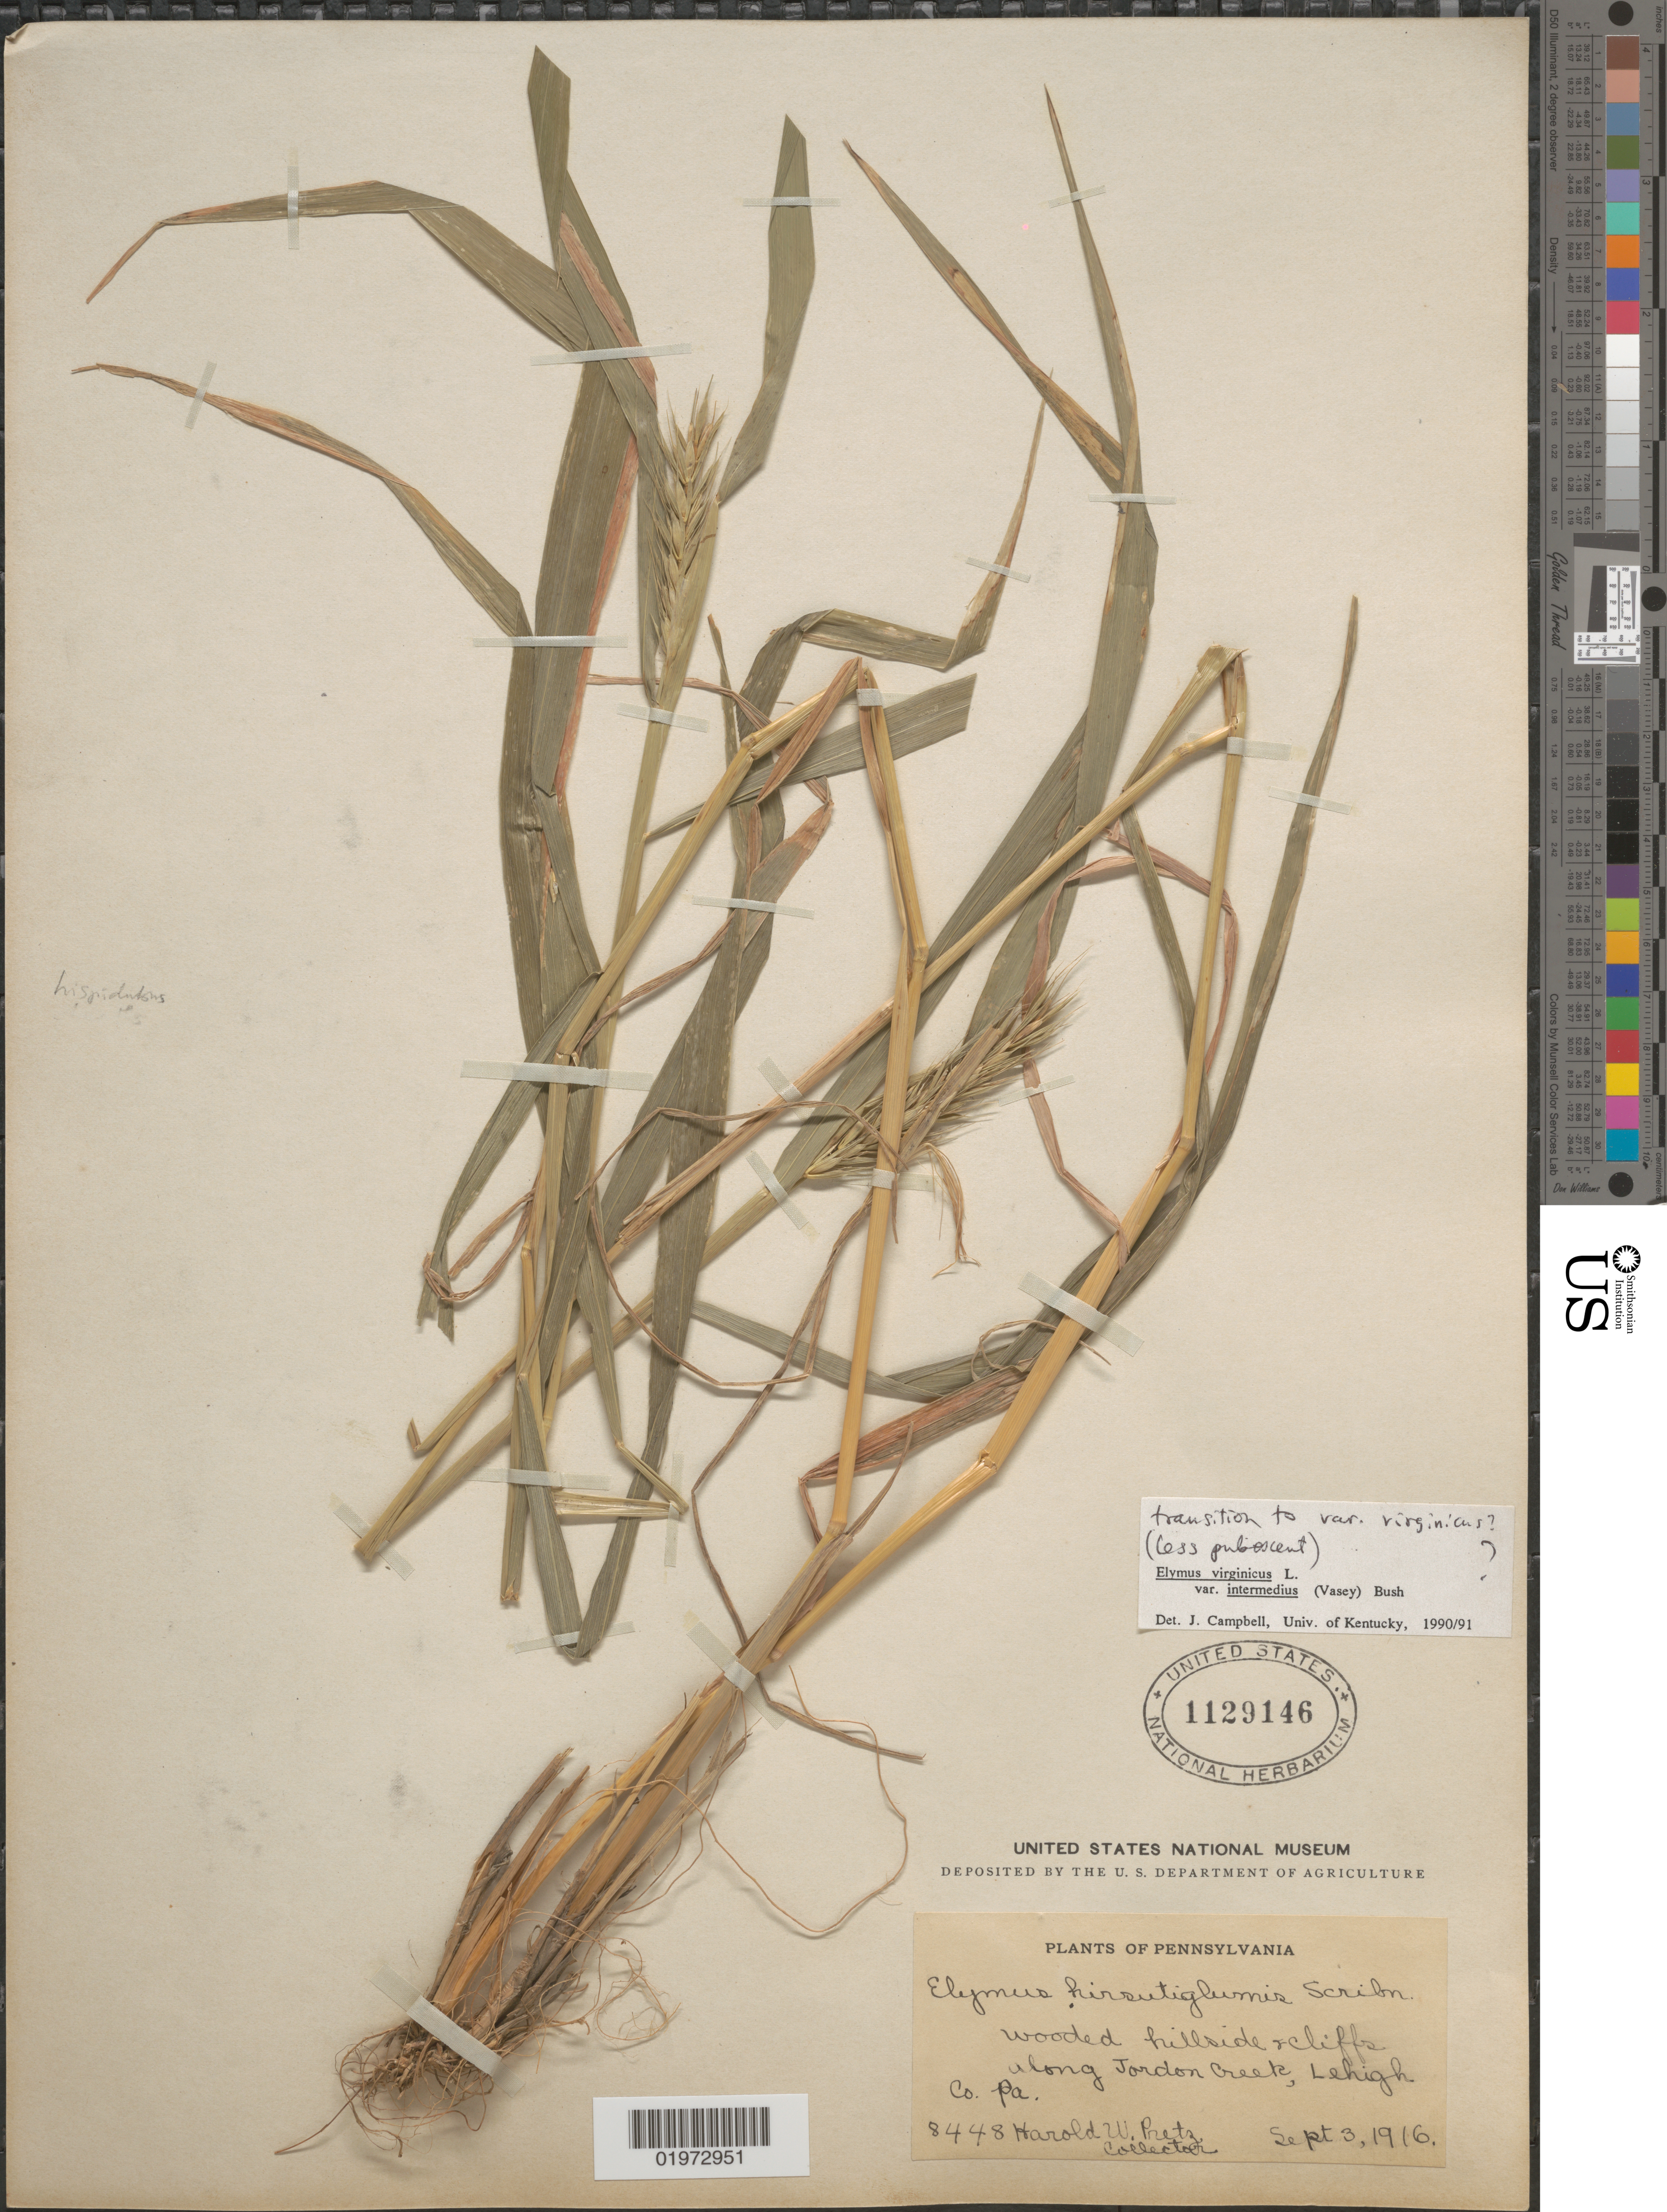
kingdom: Plantae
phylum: Tracheophyta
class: Liliopsida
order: Poales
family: Poaceae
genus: Elymus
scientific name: Elymus virginicus var. intermedius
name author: L.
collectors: H. W. Pretz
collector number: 8448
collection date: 1916-09-03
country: United States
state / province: Pennsylvania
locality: Along Jordan Creek, Lehigh Co.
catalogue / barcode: US 1129146